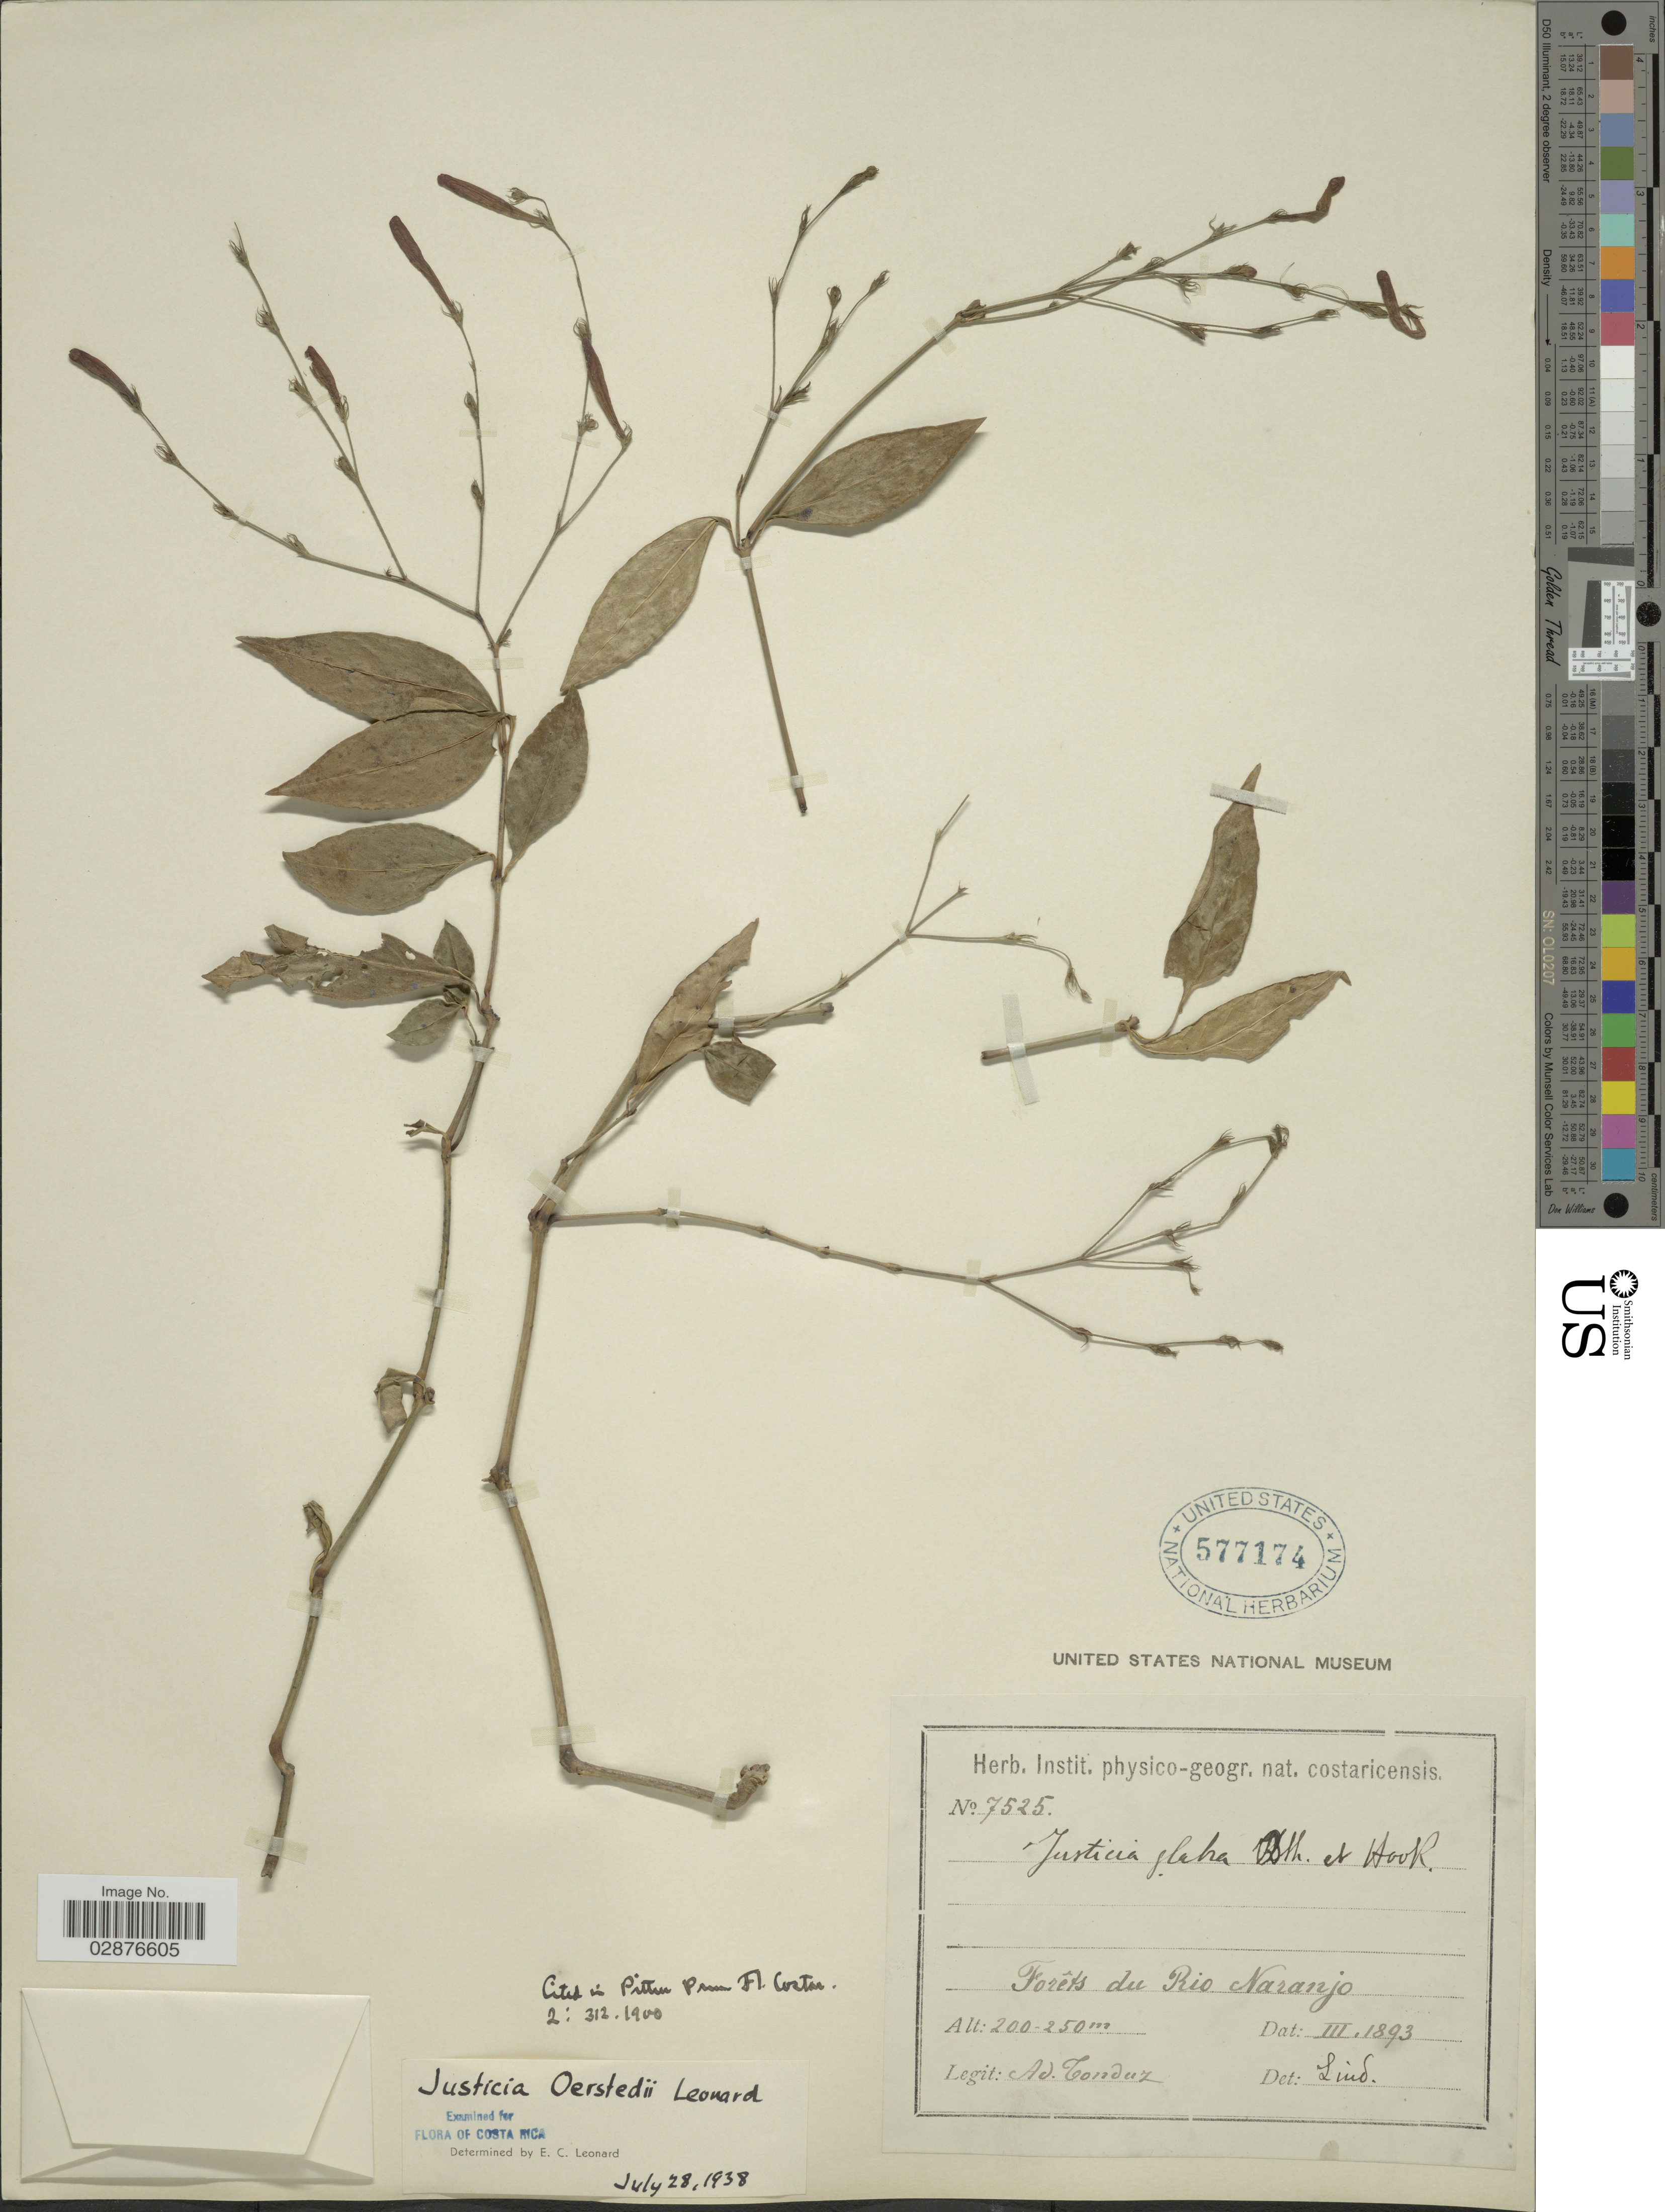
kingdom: Plantae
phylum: Tracheophyta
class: Magnoliopsida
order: Lamiales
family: Acanthaceae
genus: Justicia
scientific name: Justicia oerstedii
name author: Leonard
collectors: A. Tonduz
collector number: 7525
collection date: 1893-03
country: Costa Rica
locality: Forêts du Rio Naranjo.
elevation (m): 200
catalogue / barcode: US 577174